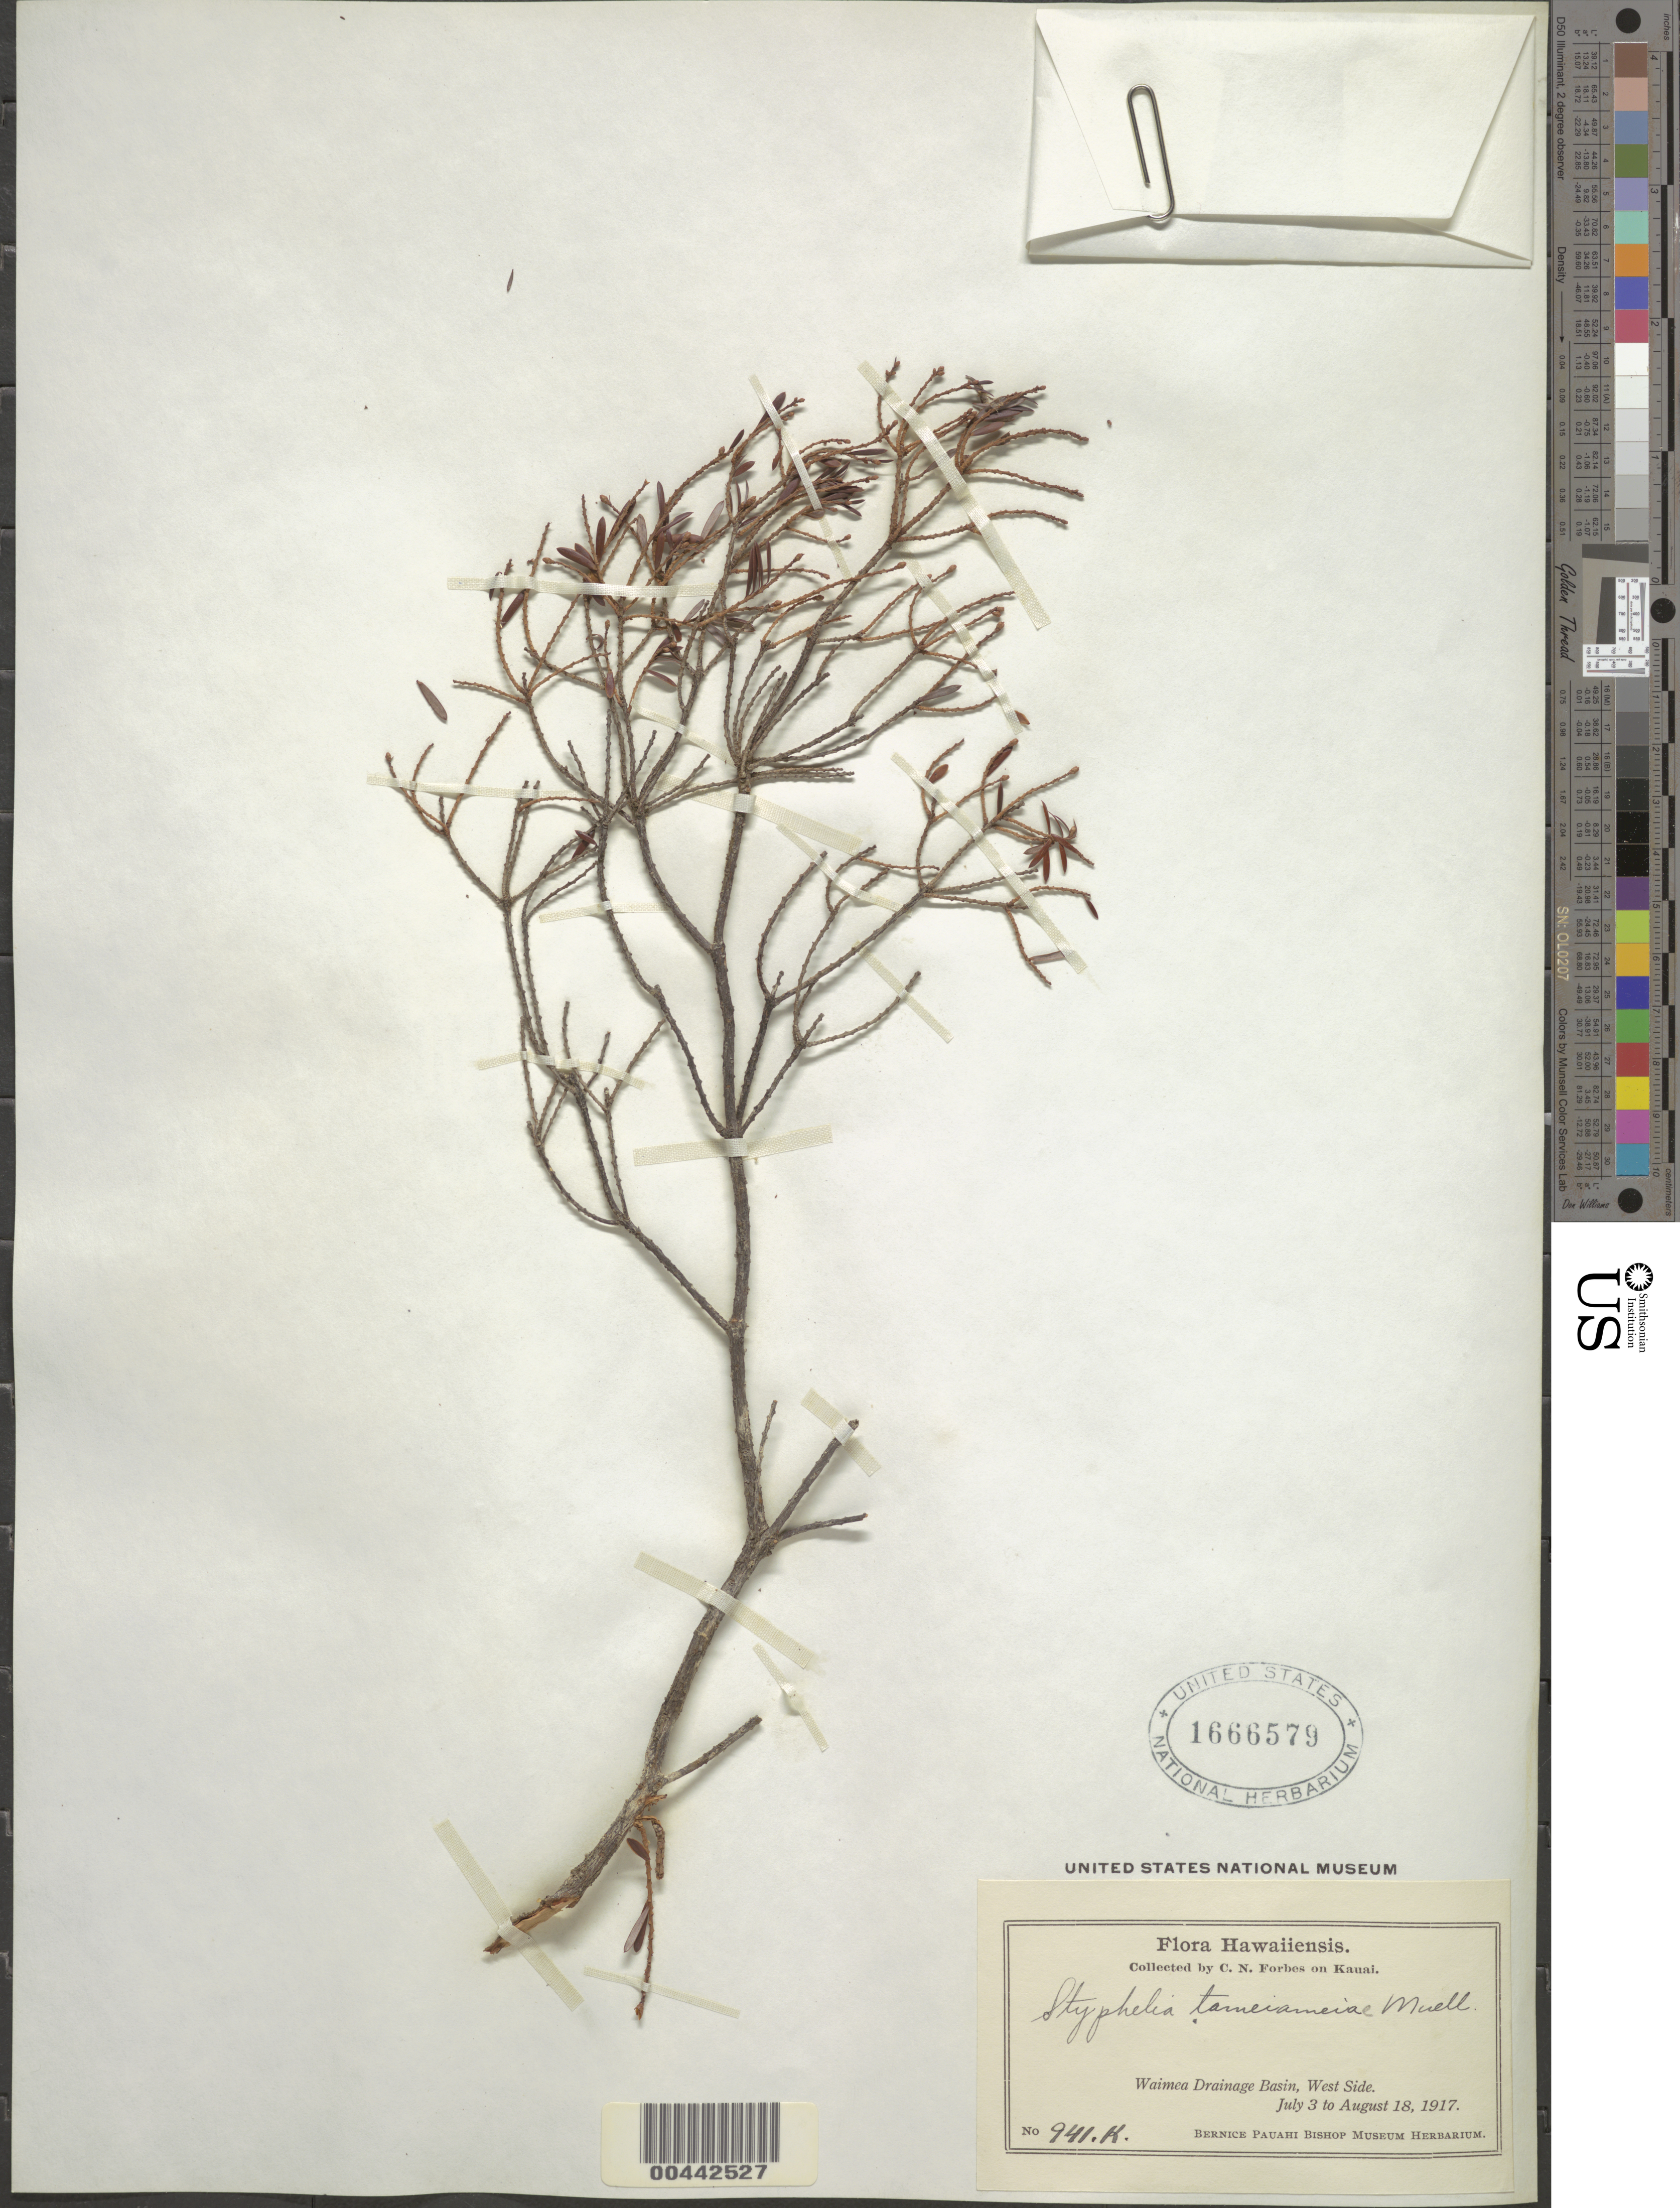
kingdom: Plantae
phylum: Tracheophyta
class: Magnoliopsida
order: Ericales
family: Ericaceae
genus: Leptecophylla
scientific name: Leptecophylla tameiameiae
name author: (Cham. & Schltdl.) C.M. Weiller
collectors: C. N. Forbes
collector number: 941.K.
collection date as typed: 3 Jul 1917 to 18 Aug 1917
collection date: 1917-07-03/1917-08-18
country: United States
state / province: Hawaii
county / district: Kauai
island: Kaua'i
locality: Waimea Drainage Basin, W side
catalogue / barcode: US 1666579